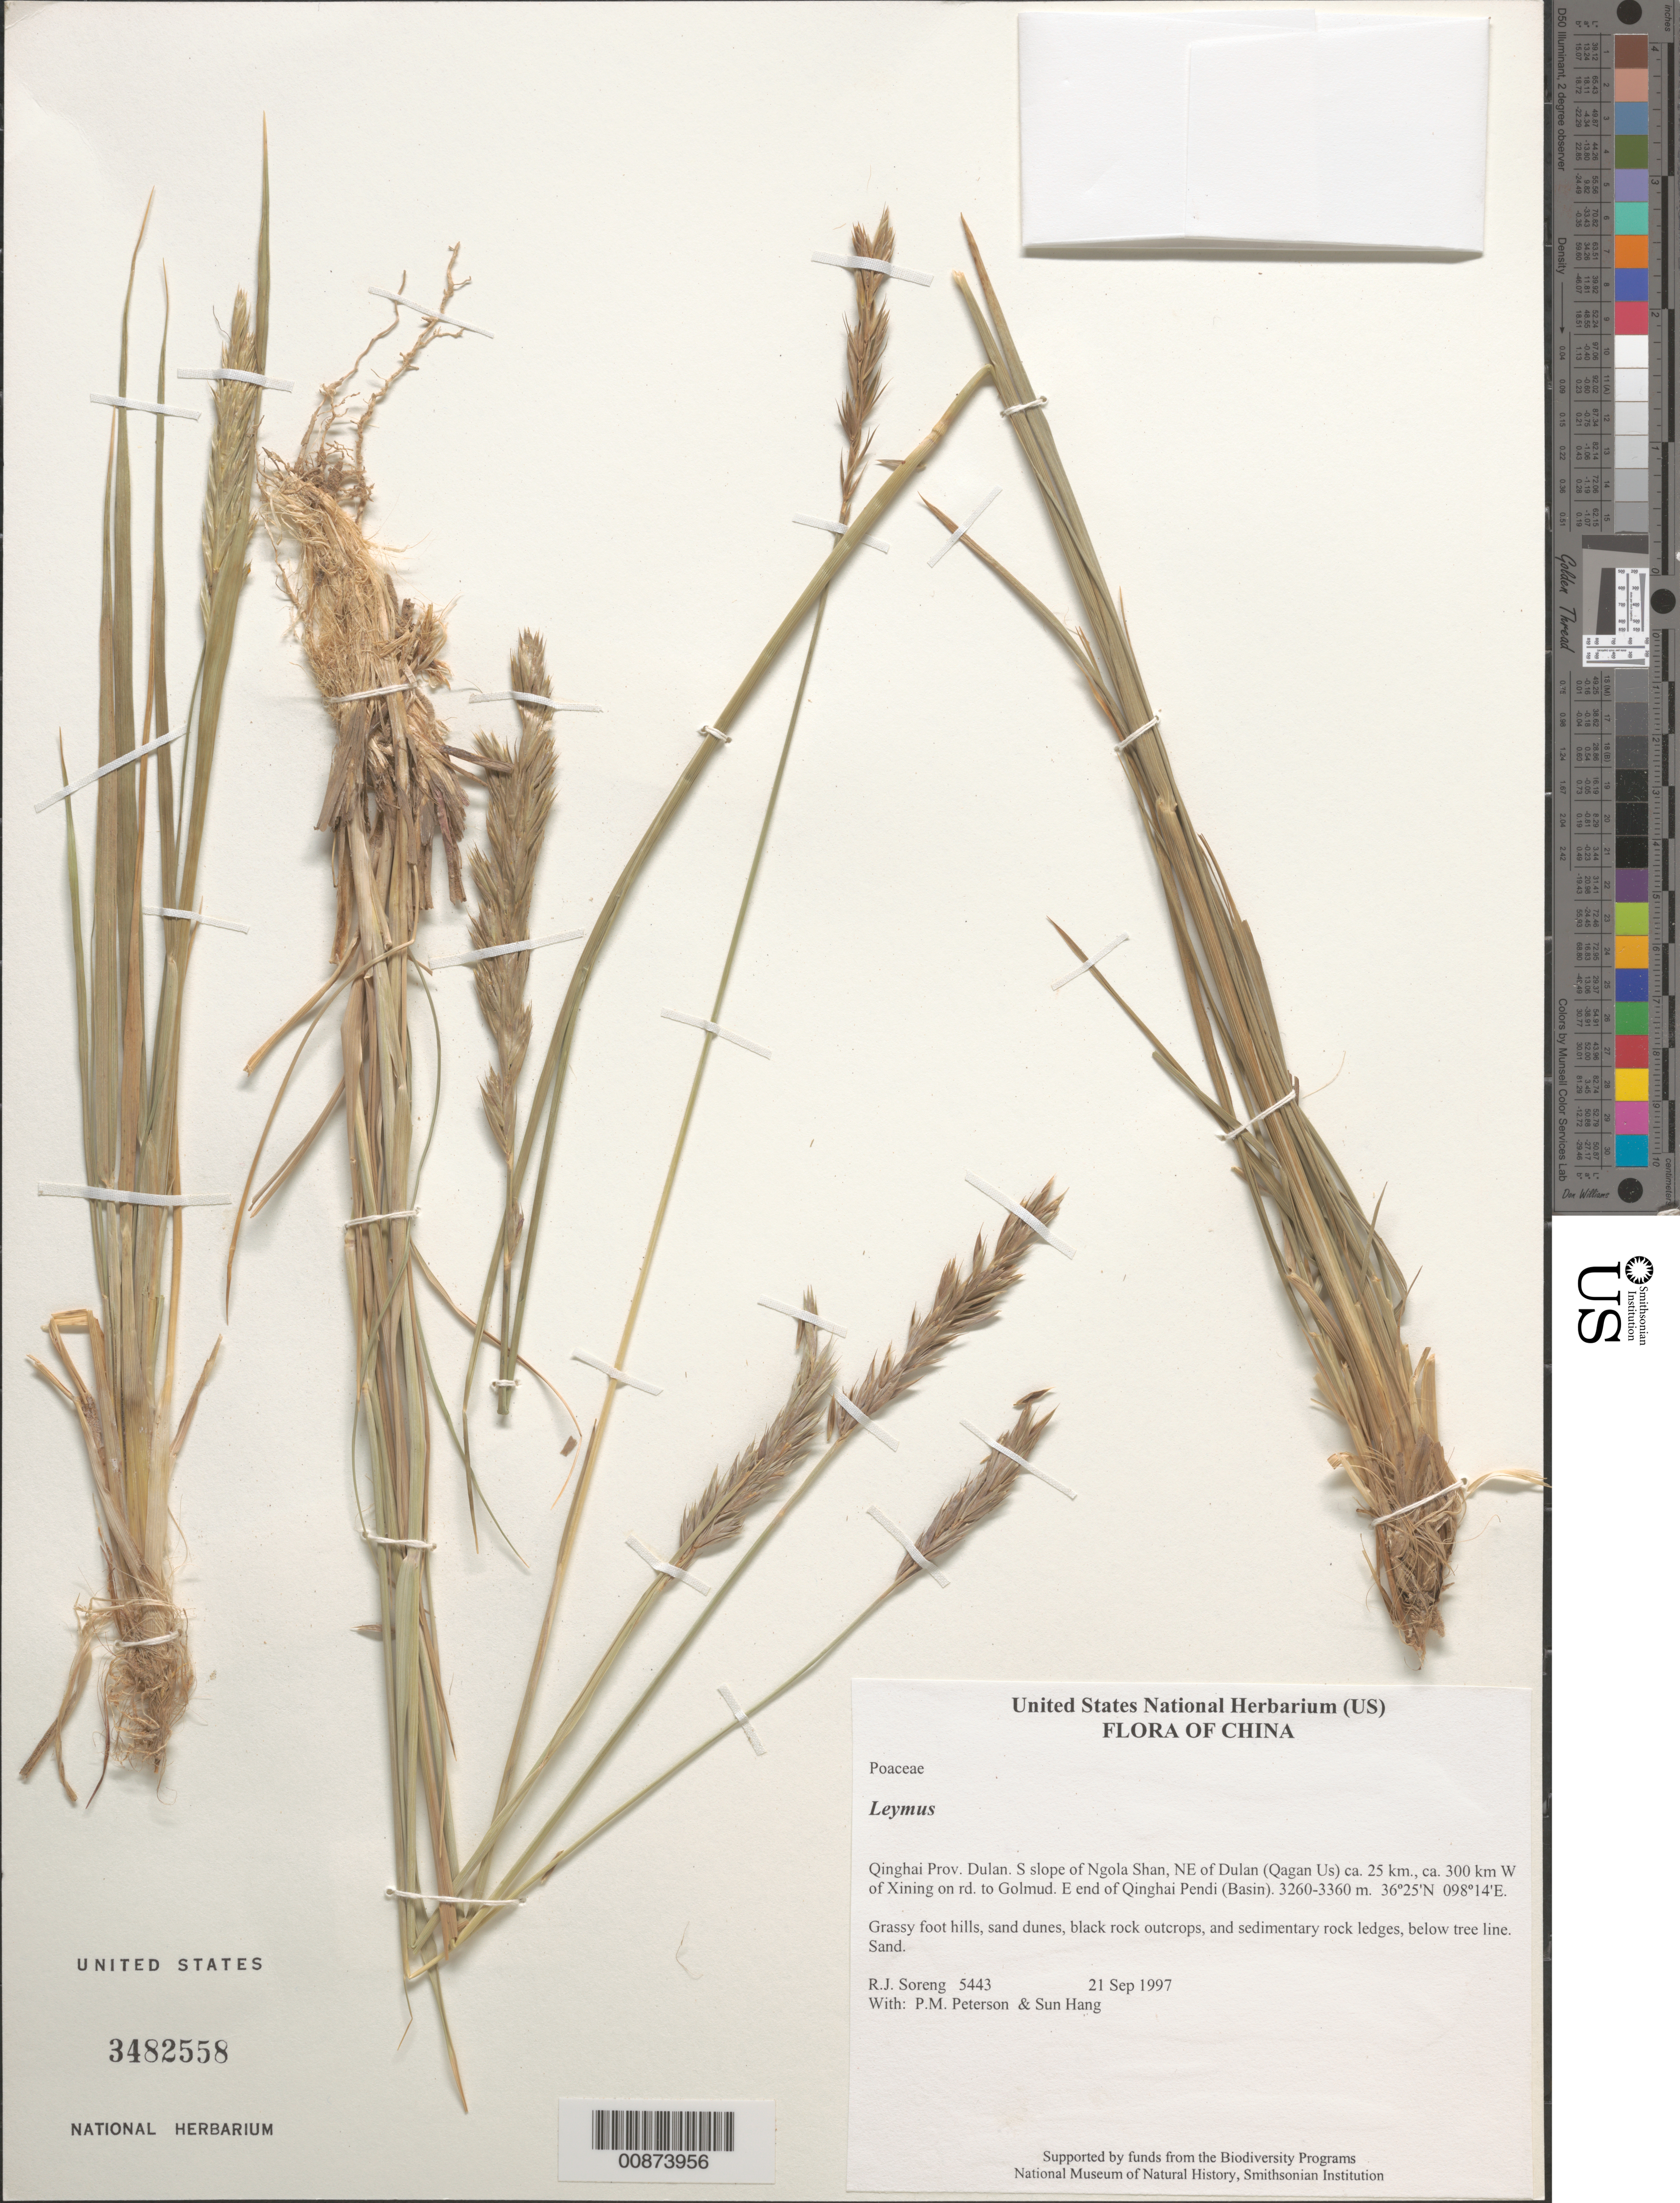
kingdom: Plantae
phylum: Tracheophyta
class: Liliopsida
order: Poales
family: Poaceae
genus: Leymus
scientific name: Leymus sp.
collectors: R. J. Soreng, P. M. Peterson & Sun Hang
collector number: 5443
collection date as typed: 21 Sep 1997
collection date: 1997-09-21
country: China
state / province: Qinghai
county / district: Dulan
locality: S slope of Ngola Shan, NE of Dulan (Qagan Us) ca. 25 km., ca. 300 km W of Xining on rd. to Golmud. E end of Qinghai Pendi (Basin).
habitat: Grassy foot hills, sand dunes, black rock outcrops, and sedimentary rock ledges, below tree line.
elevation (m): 3260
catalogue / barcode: US 3482558